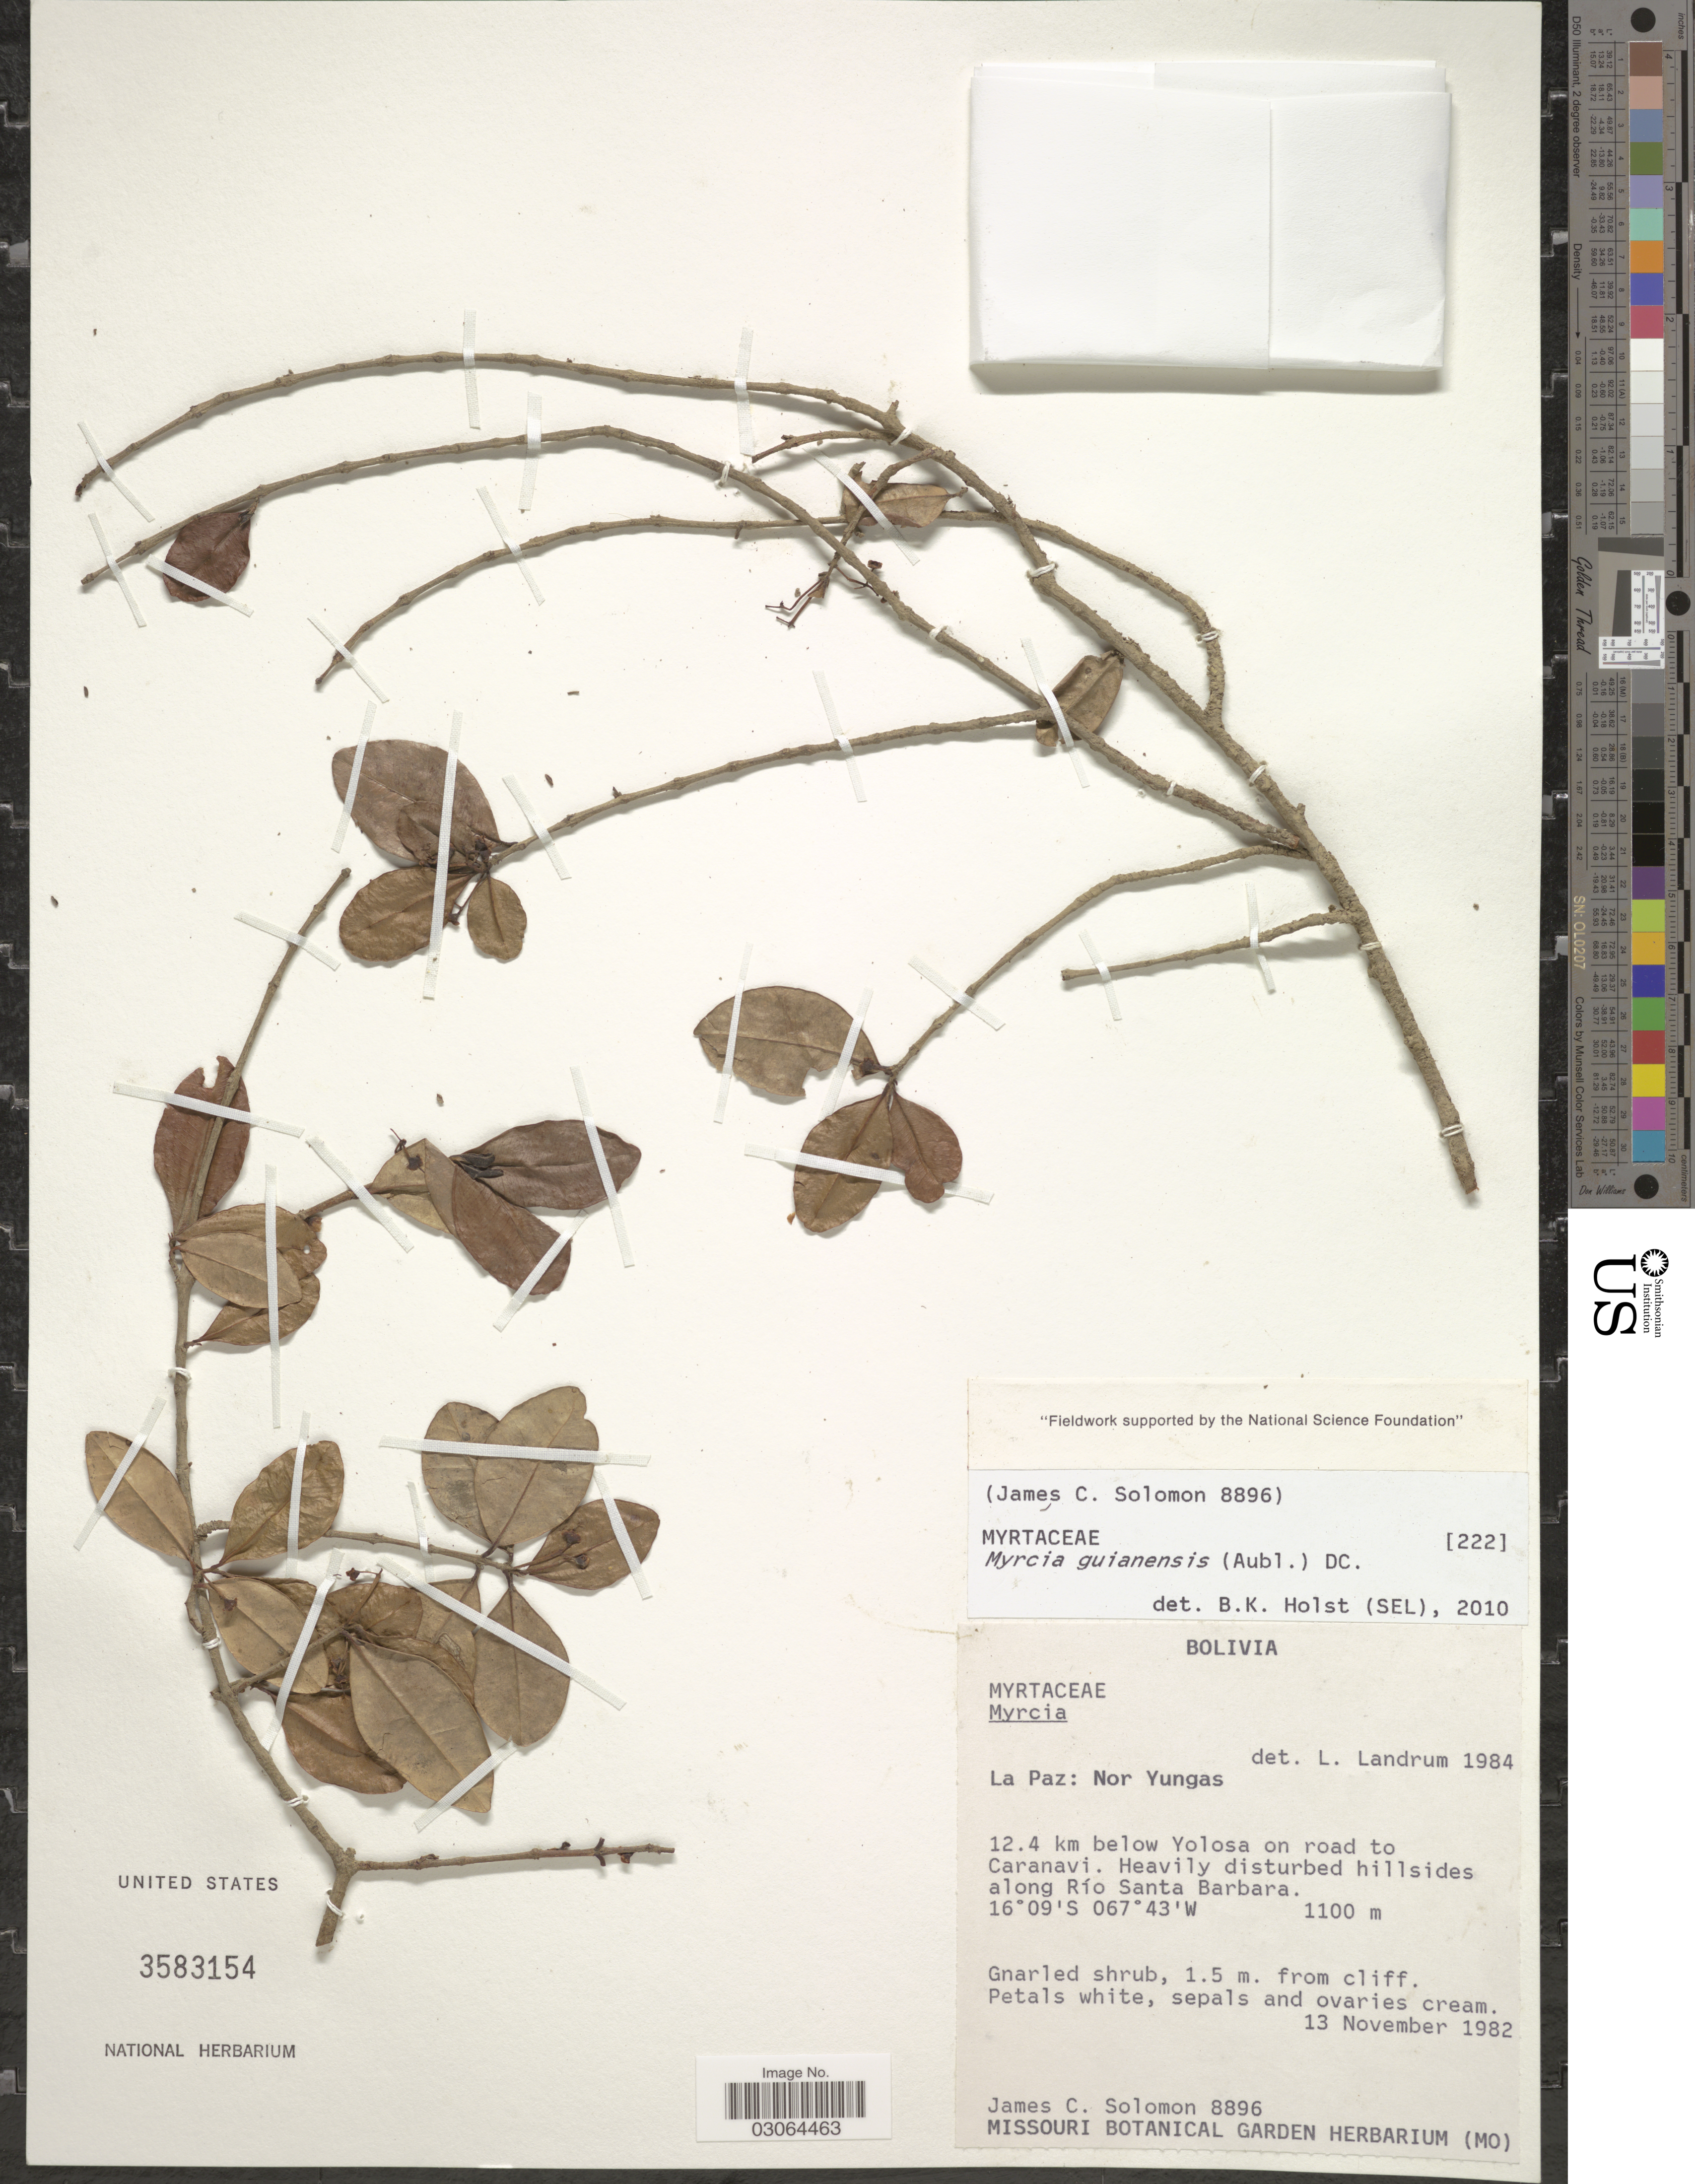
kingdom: Plantae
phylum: Tracheophyta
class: Magnoliopsida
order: Myrtales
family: Myrtaceae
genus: Myrcia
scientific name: Myrcia guianensis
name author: (Aubl.) DC.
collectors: J. C. Solomon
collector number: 8896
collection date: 1982-11-13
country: Bolivia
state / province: La Paz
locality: La Paz: Nor Yungas, 12.4 km below Yolosa on road to Caranavi. Heavily disturbed hillsides along Río Santa Barbara.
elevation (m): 1100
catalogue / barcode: US 3583154